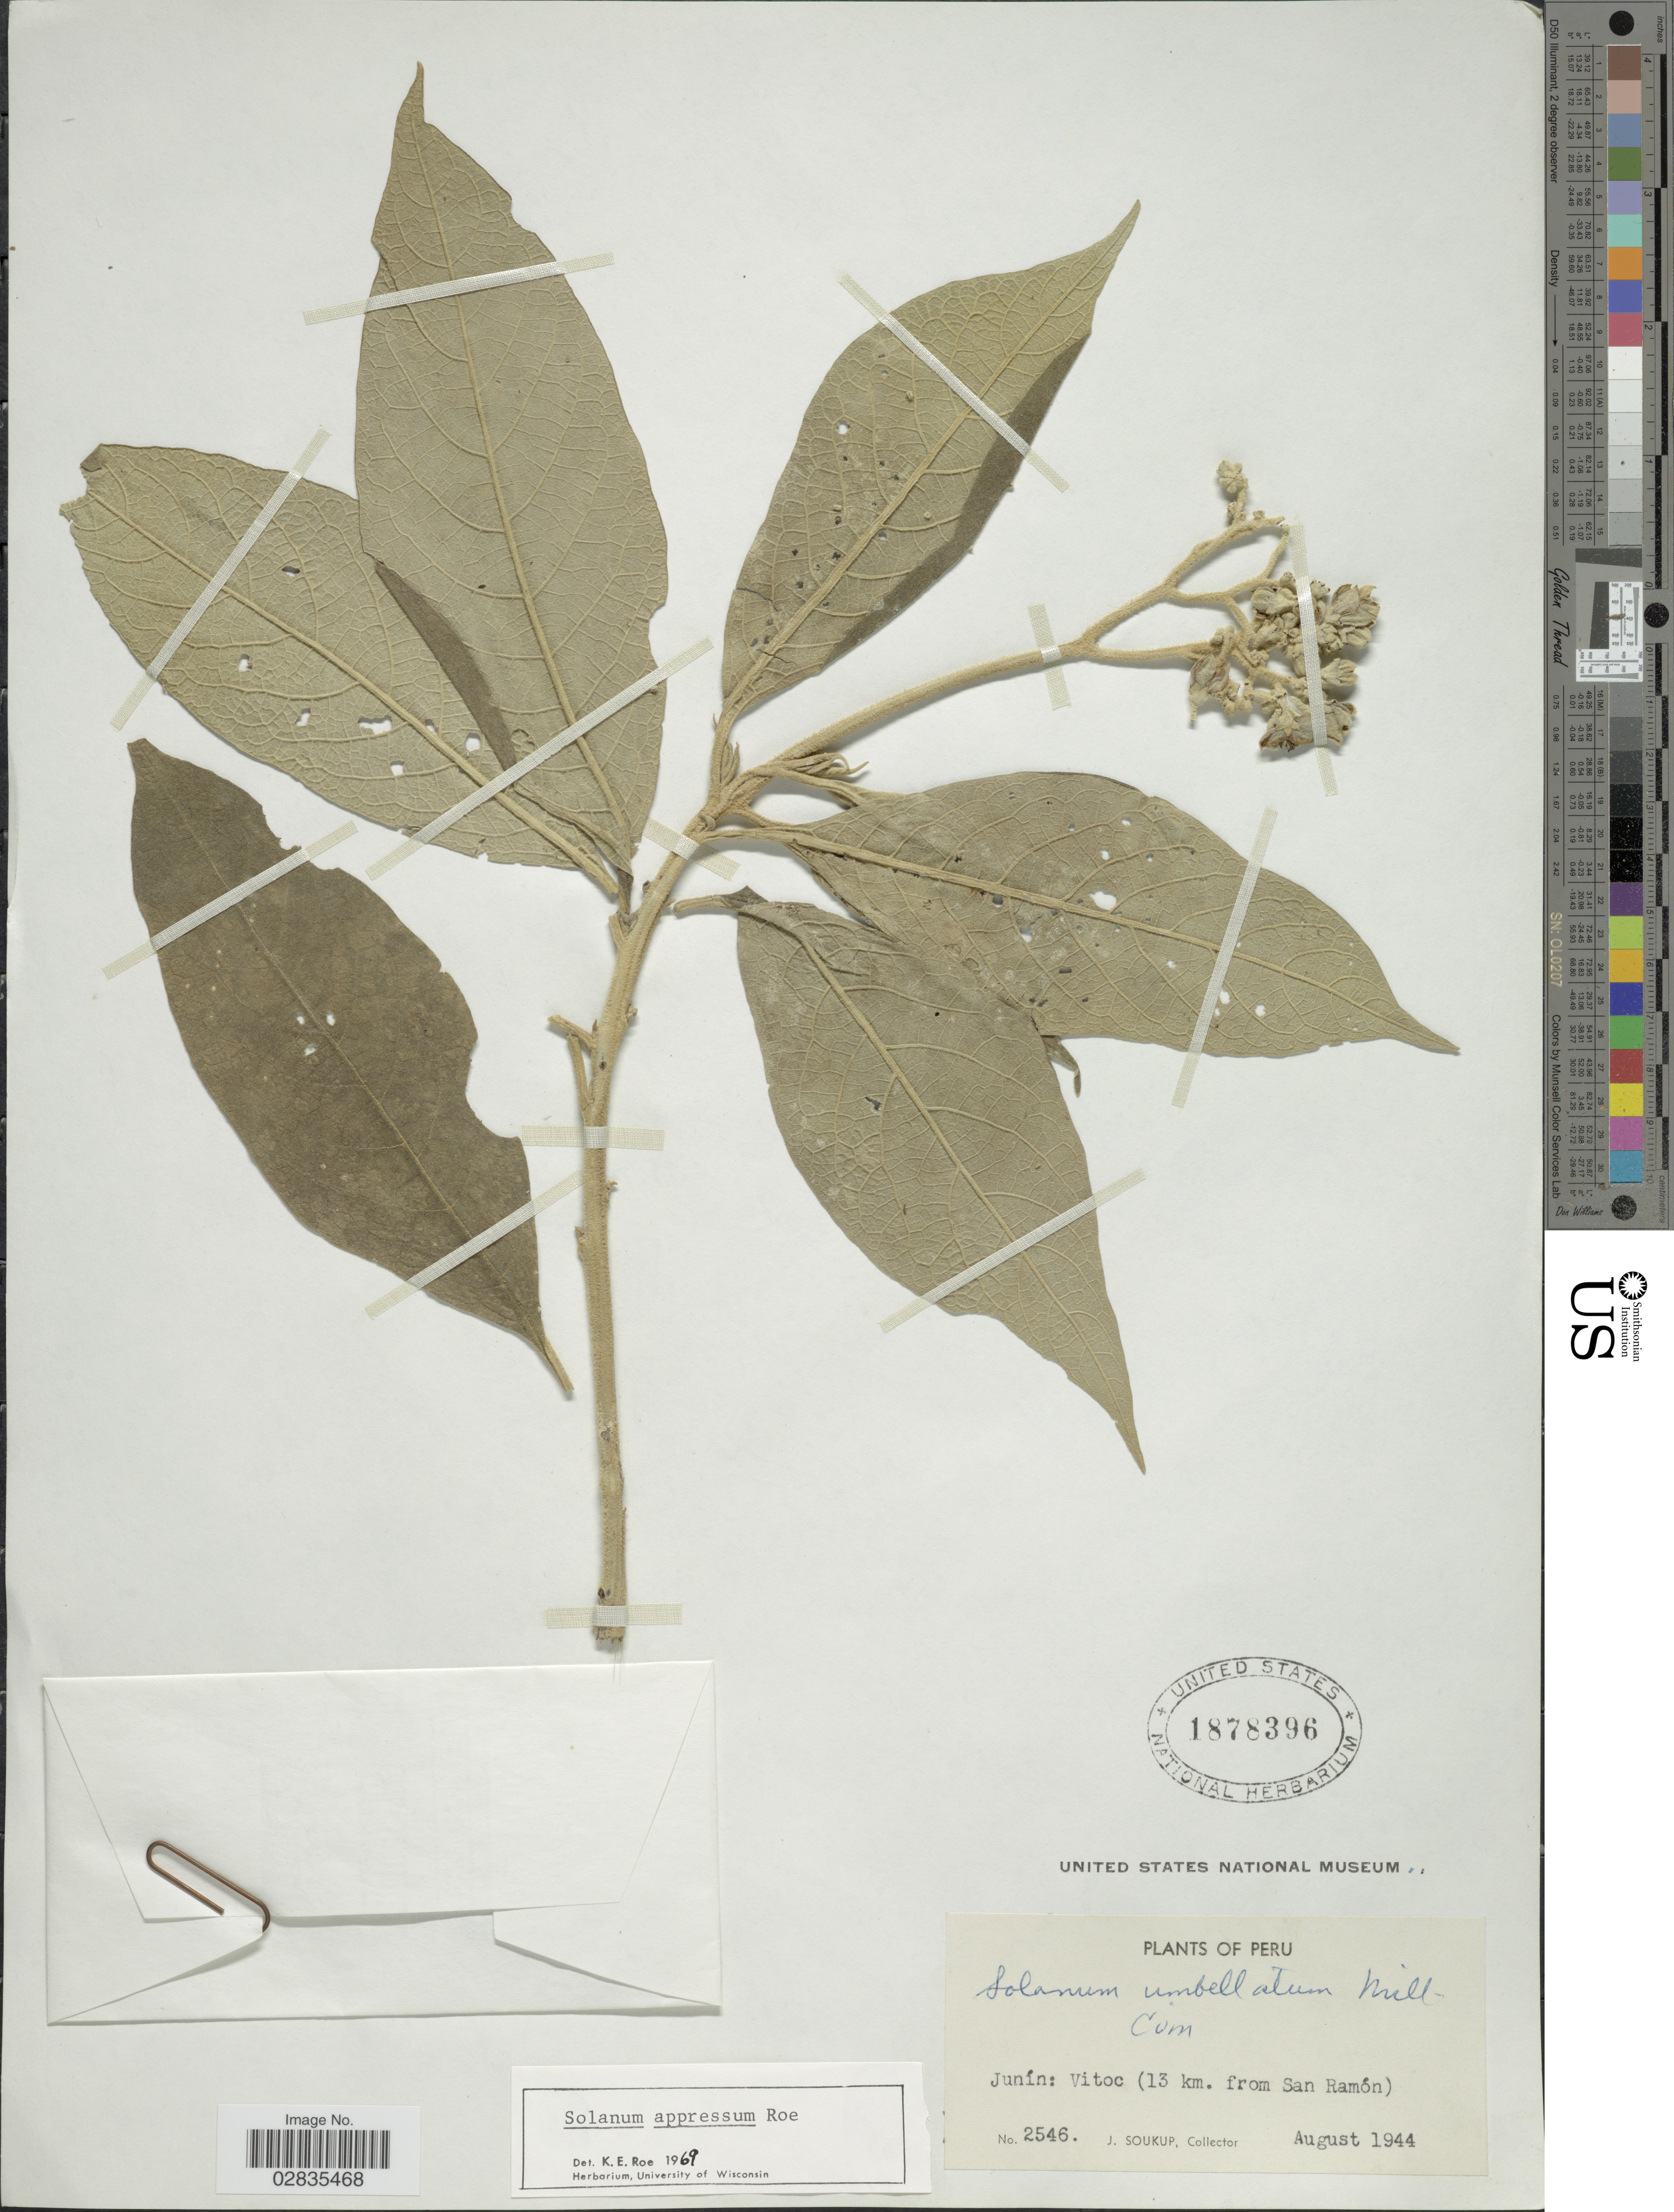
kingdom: Plantae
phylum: Tracheophyta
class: Magnoliopsida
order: Solanales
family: Solanaceae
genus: Solanum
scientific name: Solanum appressum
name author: K.E. Roe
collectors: J. Soukup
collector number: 2546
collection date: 1944-08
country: Peru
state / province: Junín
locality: Vitoc (13 km. from San Ramón).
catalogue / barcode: US 1878396